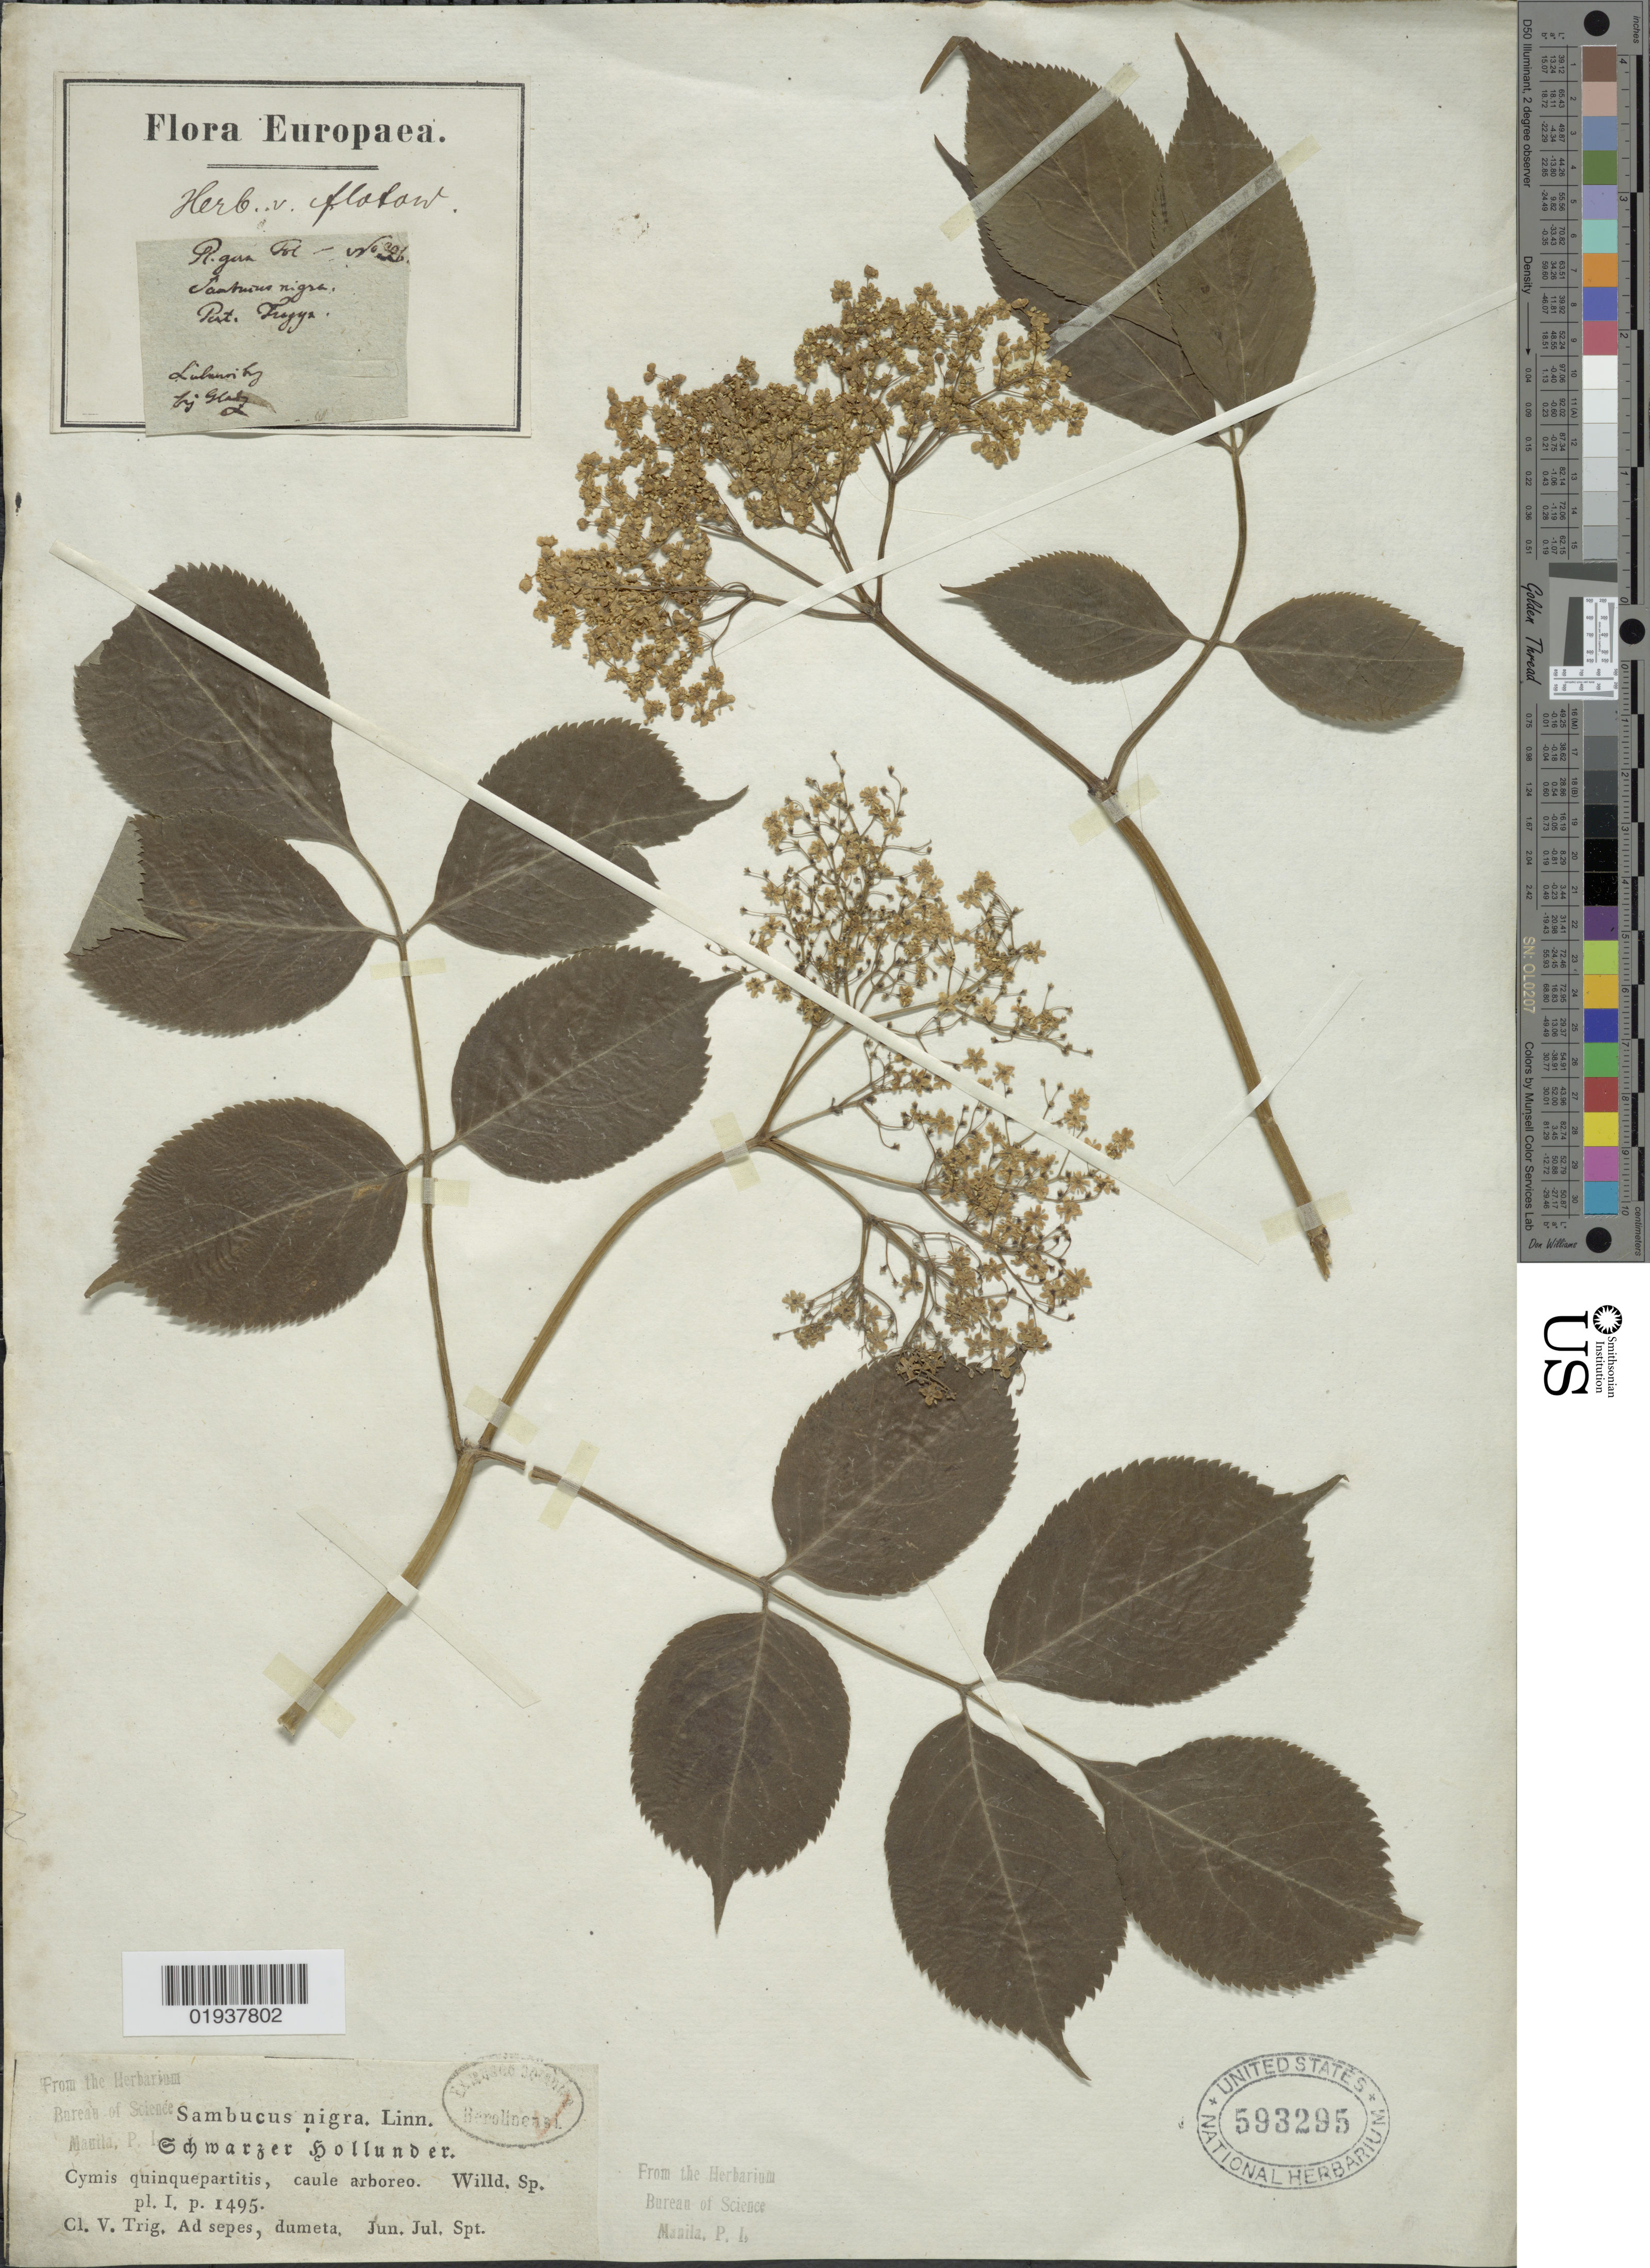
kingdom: Plantae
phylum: Tracheophyta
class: Magnoliopsida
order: Dipsacales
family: Viburnaceae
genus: Sambucus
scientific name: Sambucus nigra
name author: L.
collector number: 226?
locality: Port Tragya [interpreted]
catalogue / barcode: US 593295